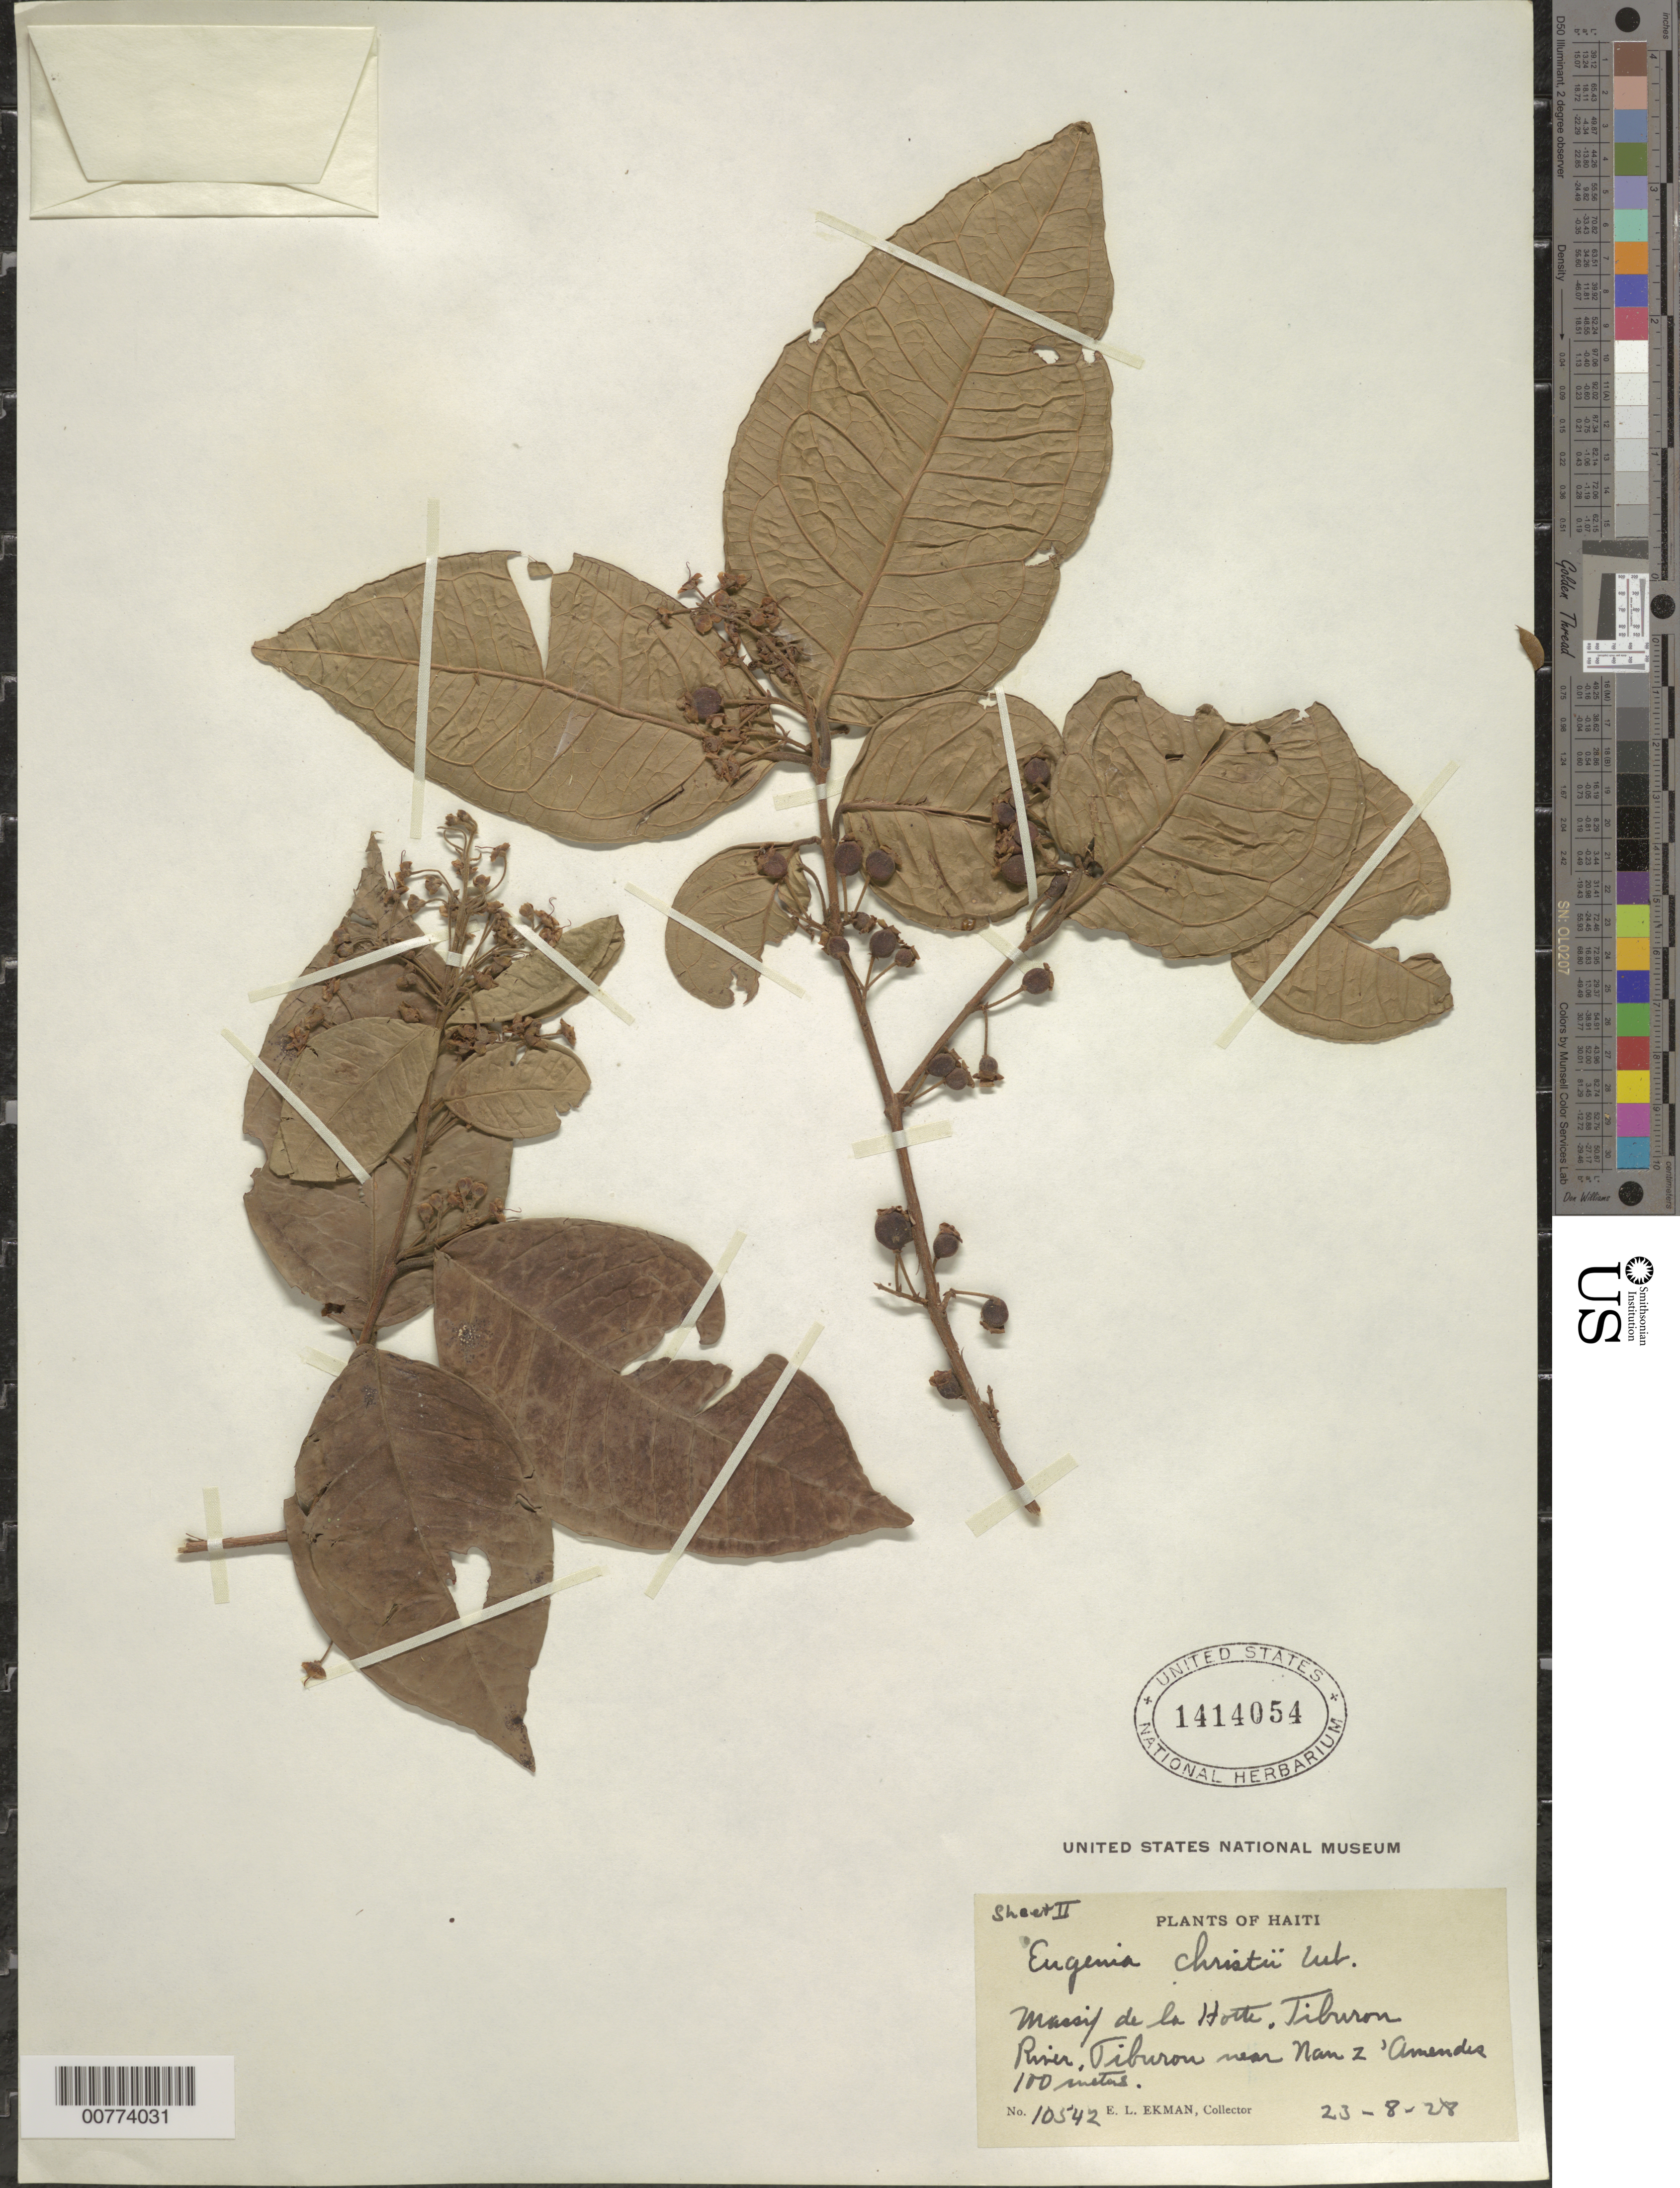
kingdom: Plantae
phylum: Tracheophyta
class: Magnoliopsida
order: Myrtales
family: Myrtaceae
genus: Eugenia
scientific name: Eugenia christii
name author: Urb.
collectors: E. L. Ekman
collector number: H 10542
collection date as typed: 23 Aug 1928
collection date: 1928-08-23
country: Haiti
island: Hispaniola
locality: Massif de la Hotte, western group, Tiburon, Riv. Tiburon, near Nan-z'Amendes.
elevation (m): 100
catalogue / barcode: US 1414054